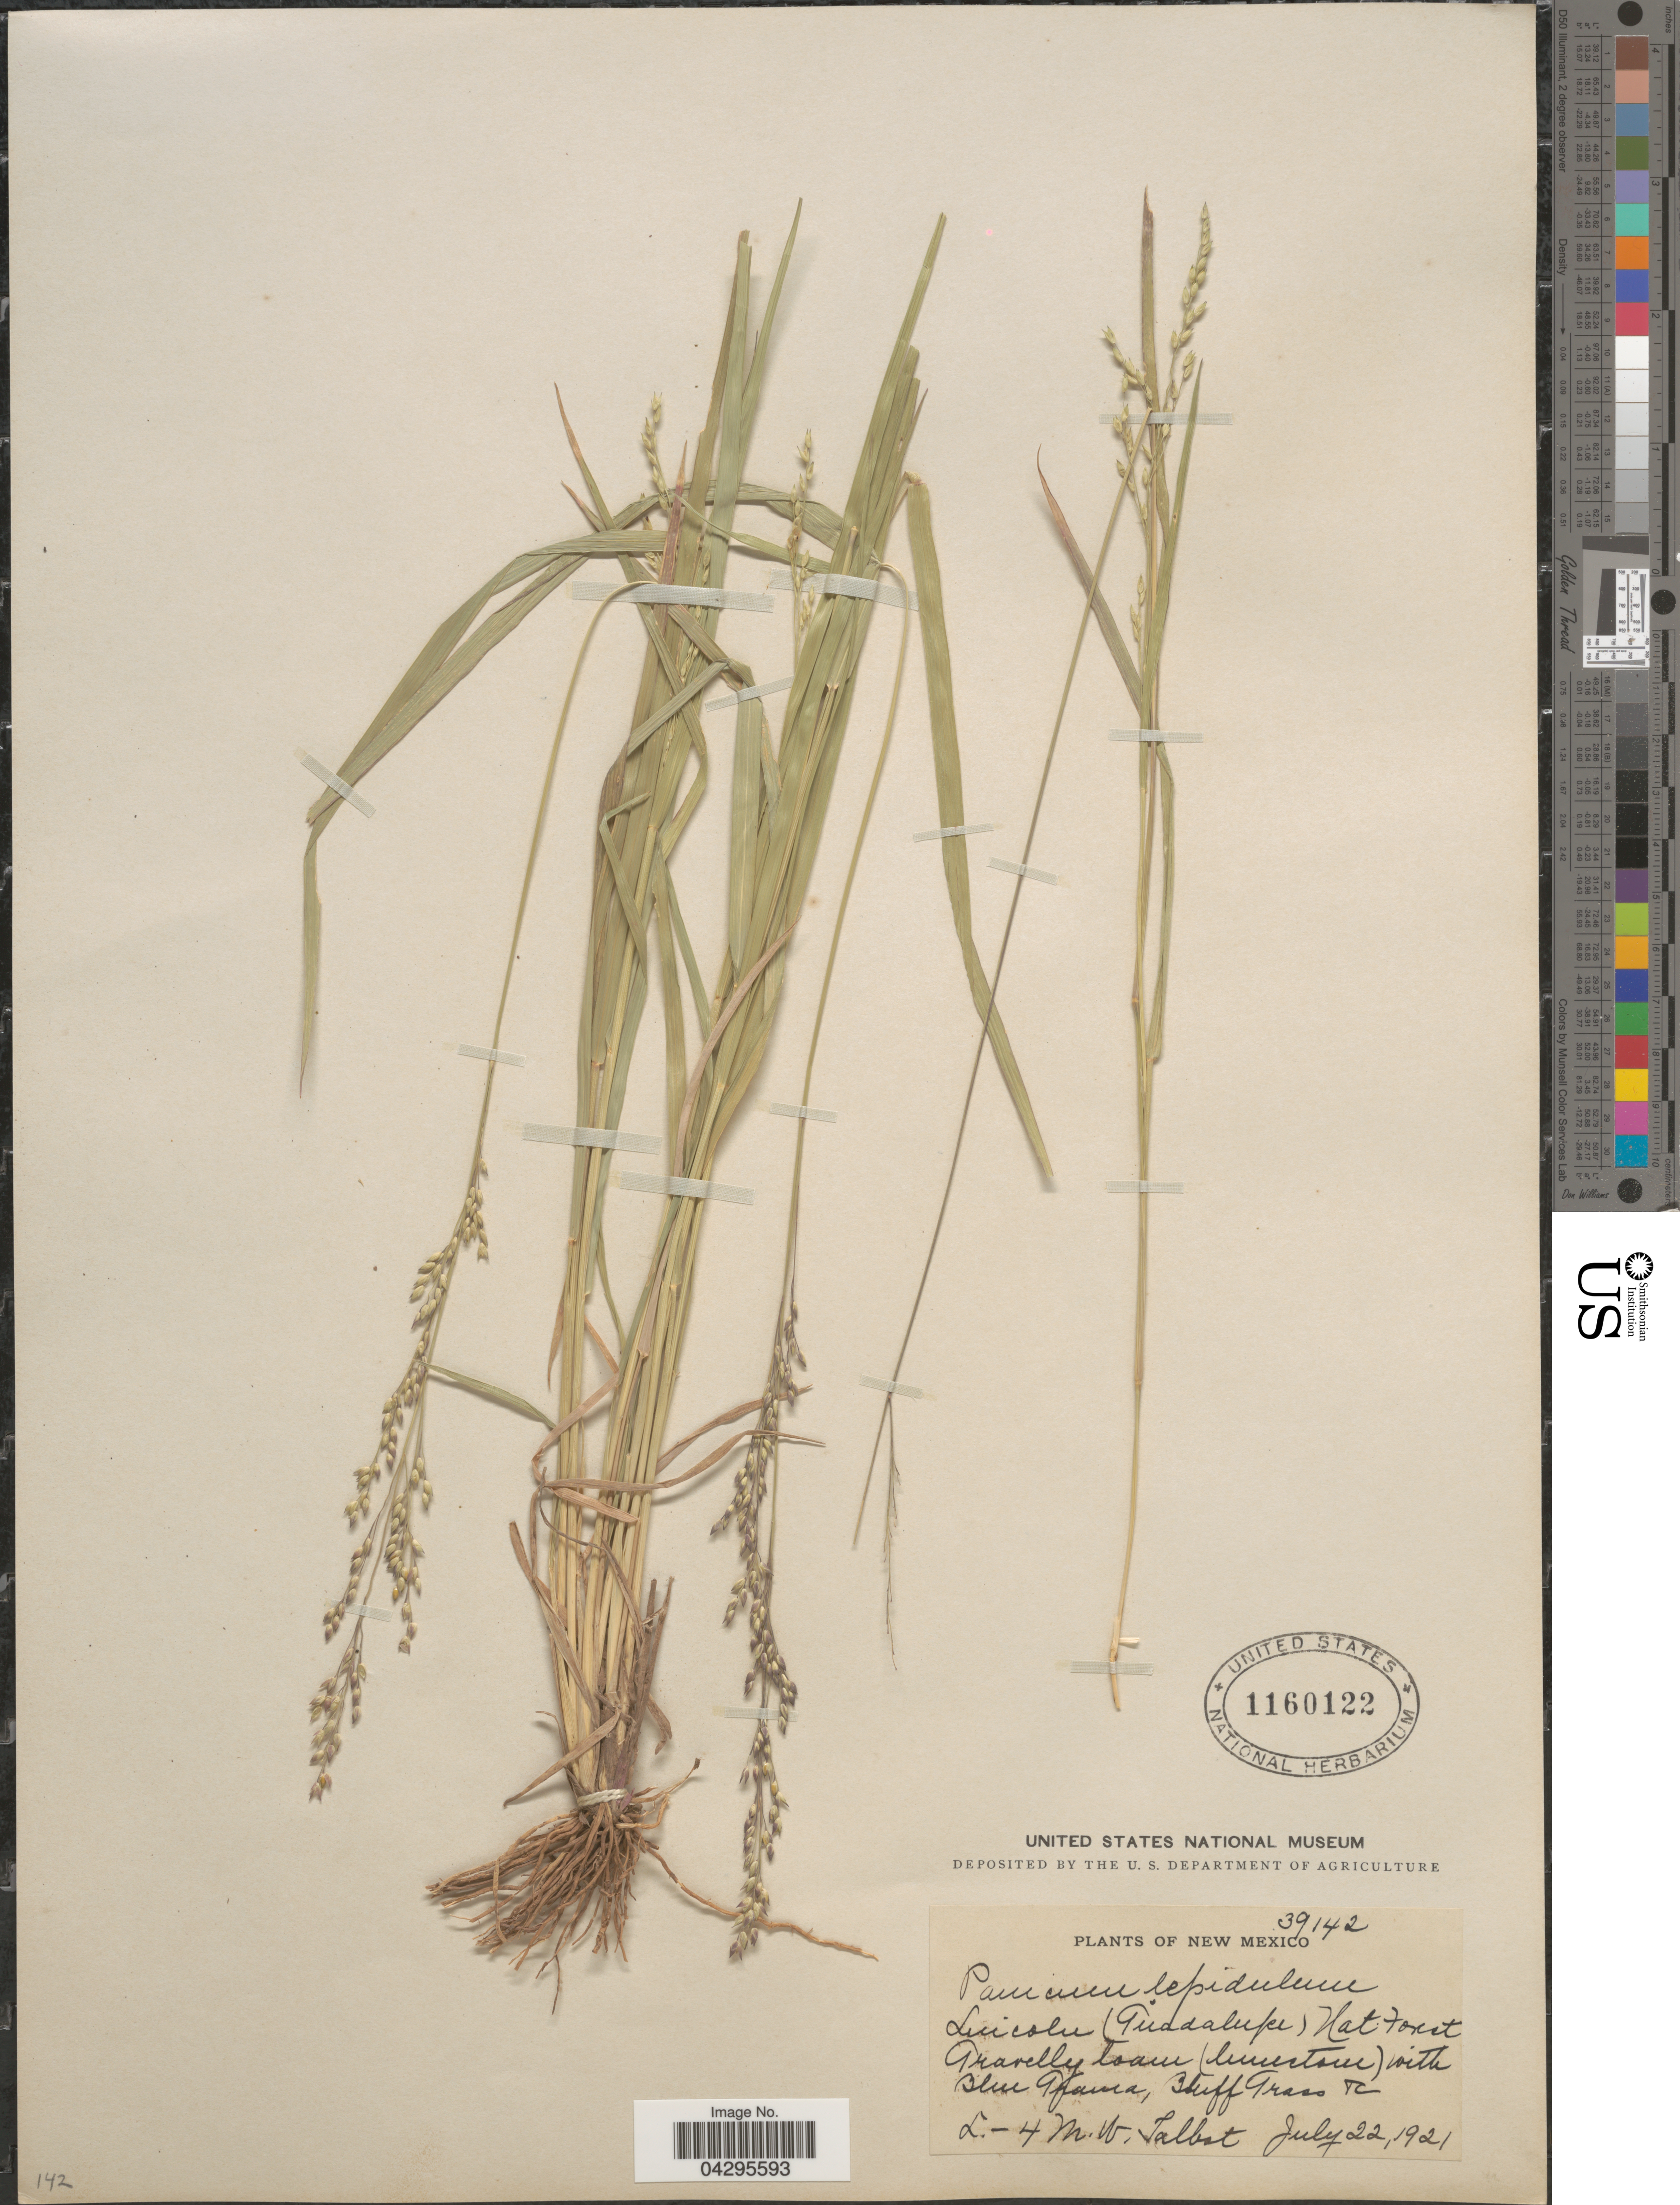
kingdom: Plantae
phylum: Tracheophyta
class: Liliopsida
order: Poales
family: Poaceae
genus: Panicum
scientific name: Panicum lepidulum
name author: Hitchc. & Chase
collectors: M. Talbot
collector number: L-4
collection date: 1921-07-22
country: United States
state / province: New Mexico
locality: Lincoln (Guadalupe) Nat. Forest.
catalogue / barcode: US 1160122